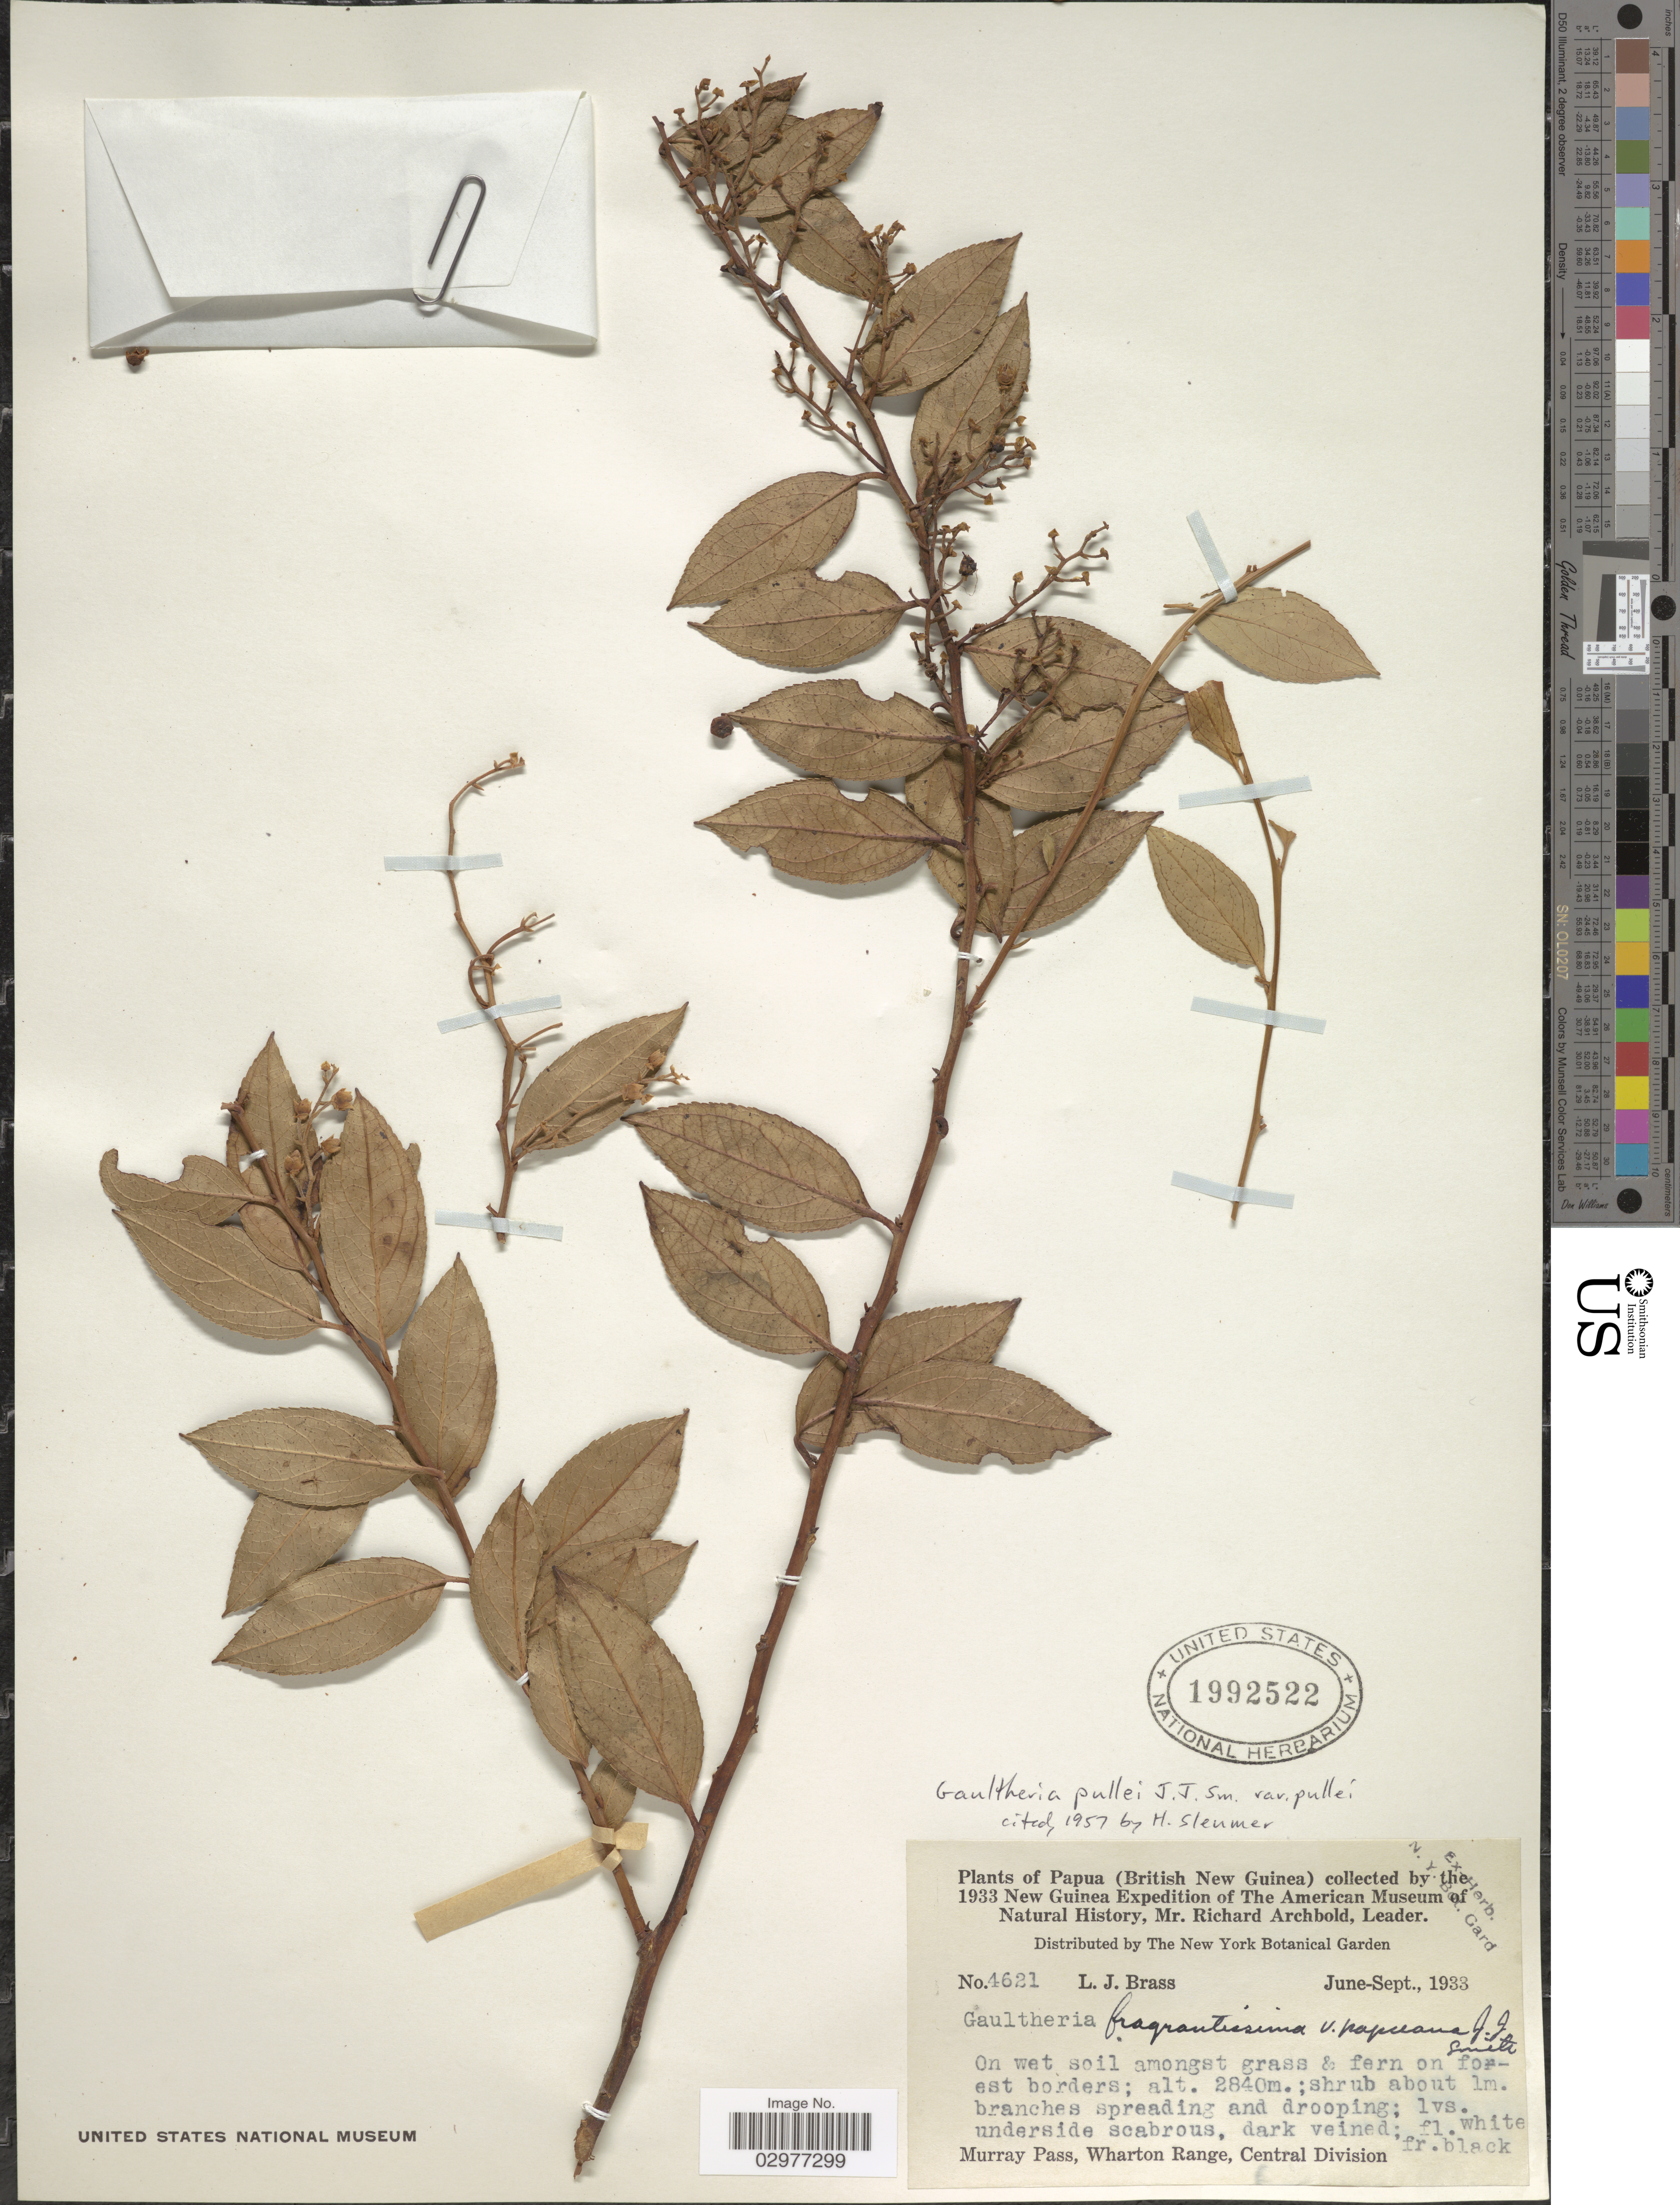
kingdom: Plantae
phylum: Tracheophyta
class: Magnoliopsida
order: Ericales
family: Ericaceae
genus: Gaultheria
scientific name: Gaultheria pullei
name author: J.J. Sm.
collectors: L. J. Brass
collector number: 4621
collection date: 1933-06/1933-09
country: Papua New Guinea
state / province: Central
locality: Papua (British New Guinea). Murray Pass, Wharton Range, Central Division.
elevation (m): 2840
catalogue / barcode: US 1992522